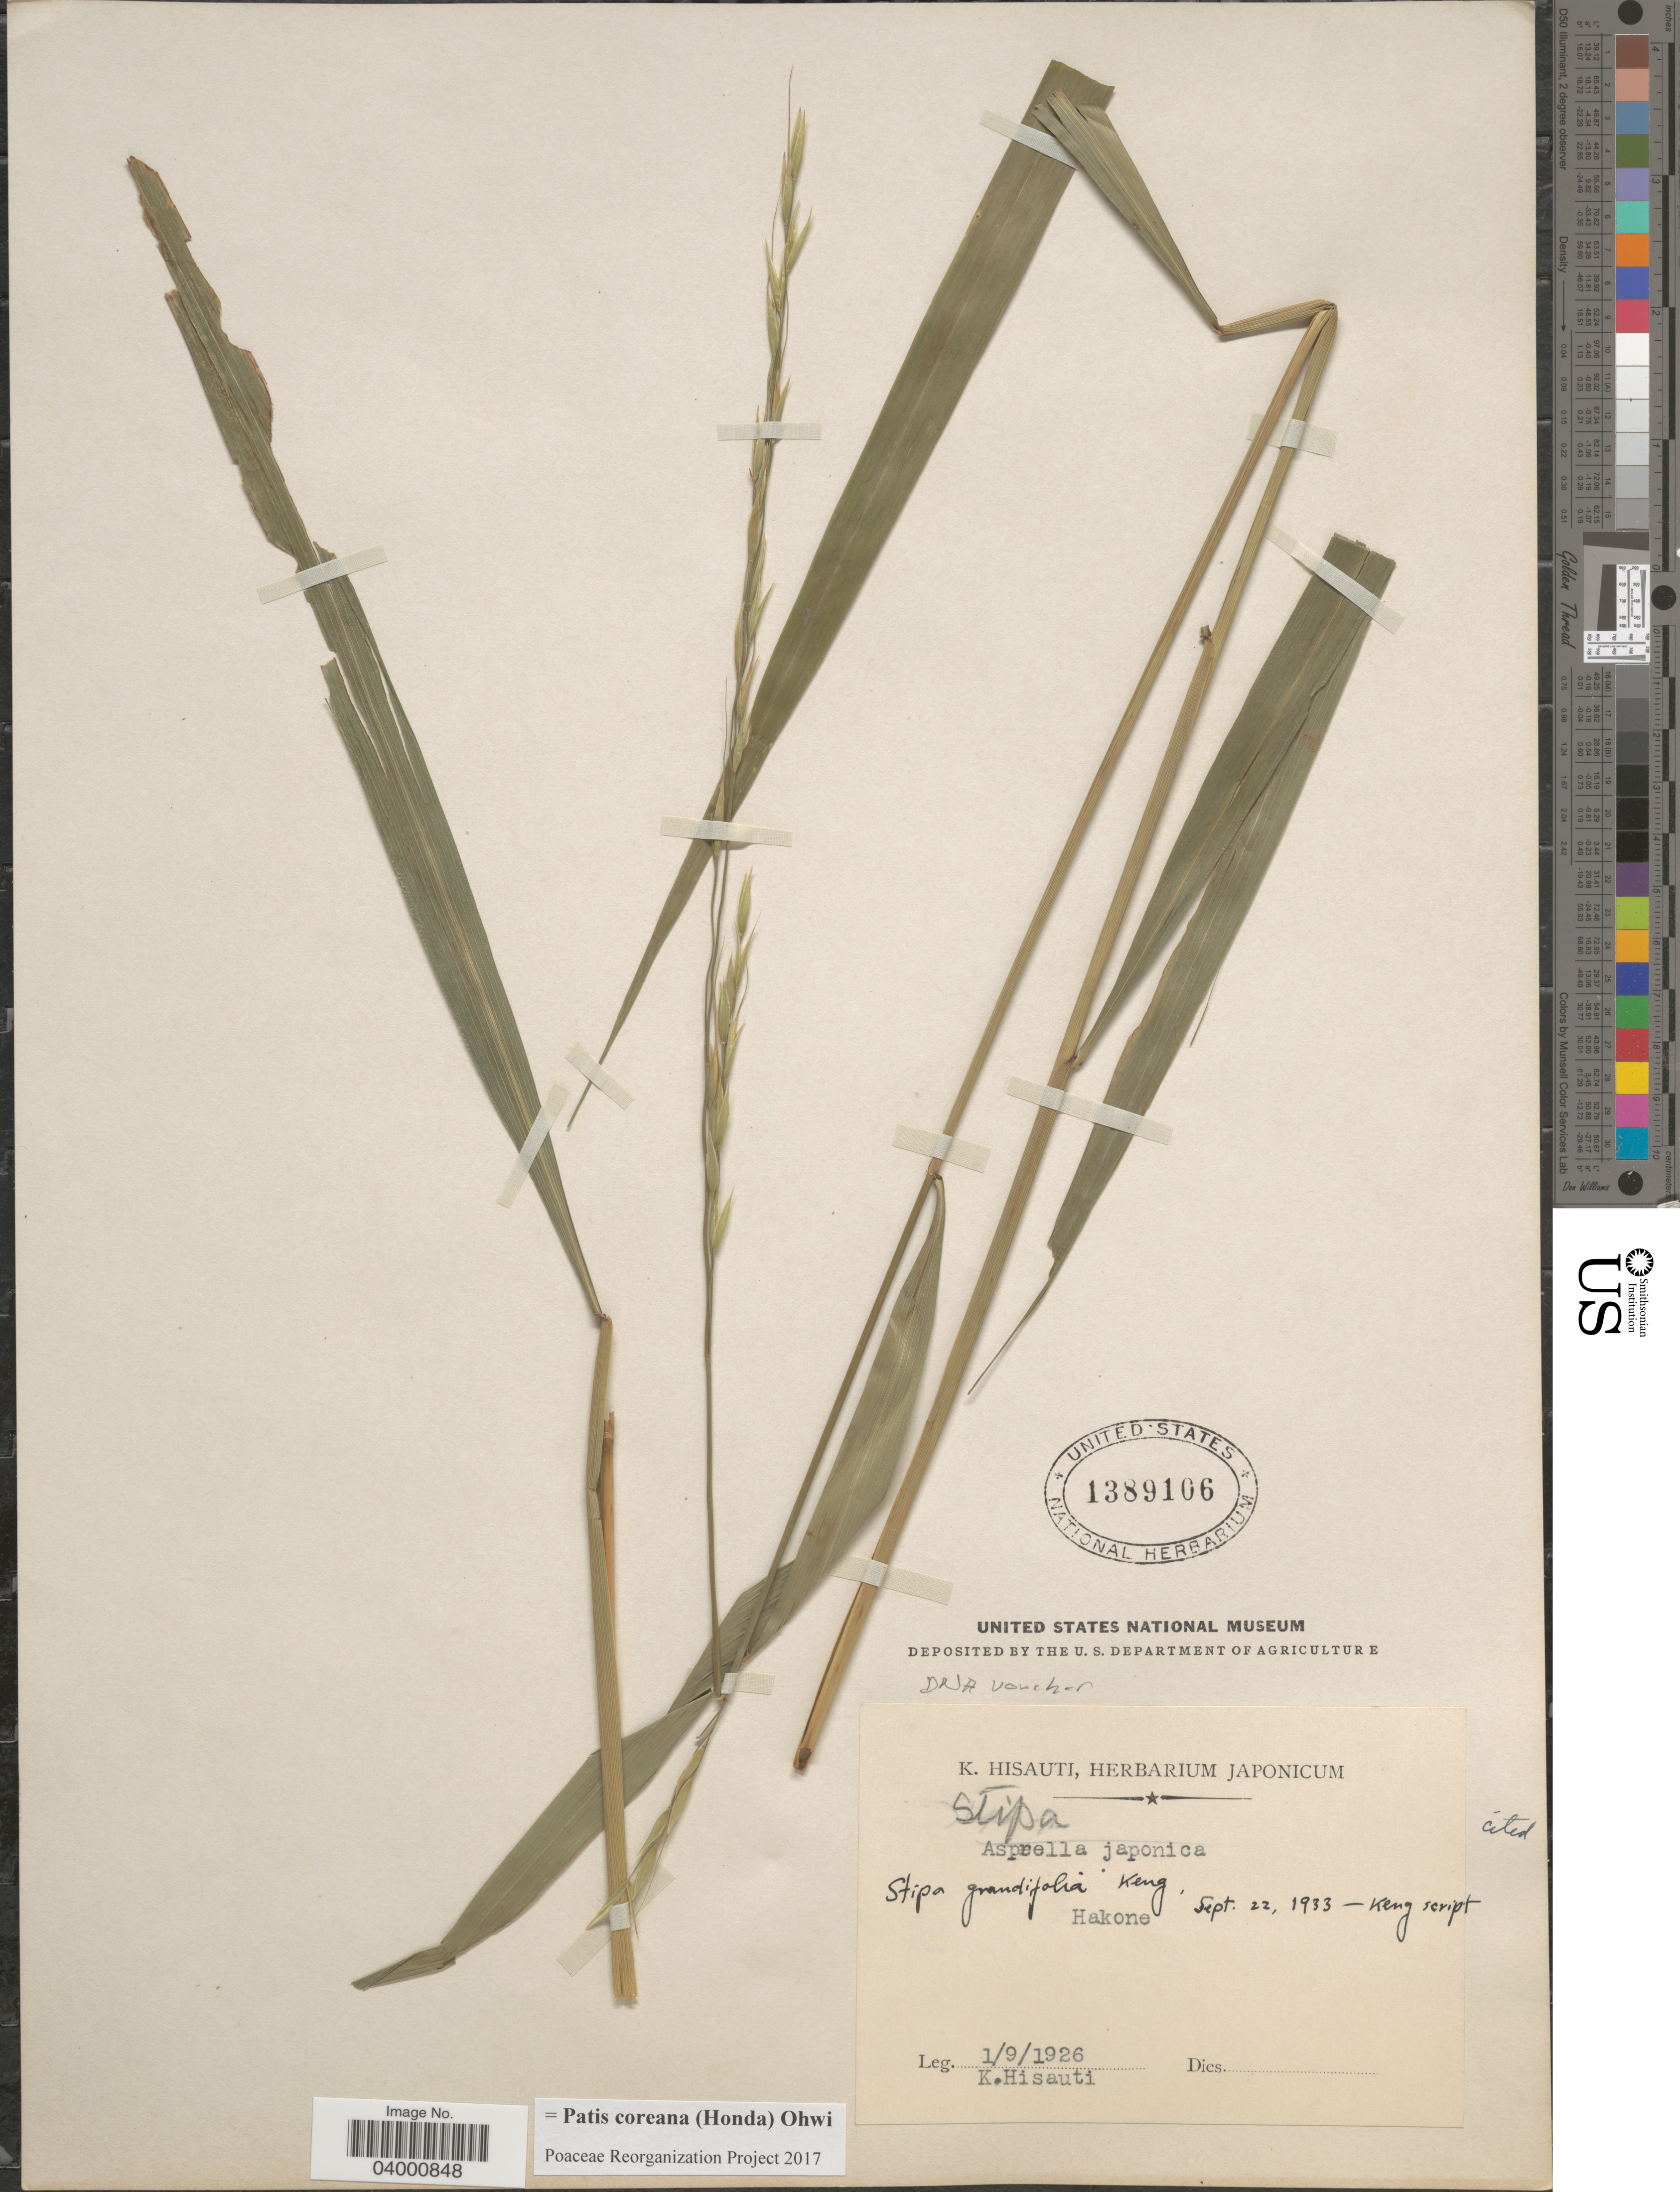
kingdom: Plantae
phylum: Tracheophyta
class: Liliopsida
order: Poales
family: Poaceae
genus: Patis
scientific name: Patis coreana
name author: (Honda) Ohwi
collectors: K. Hisauti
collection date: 1926-09-01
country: Japan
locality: Hakone.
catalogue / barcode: US 1389106